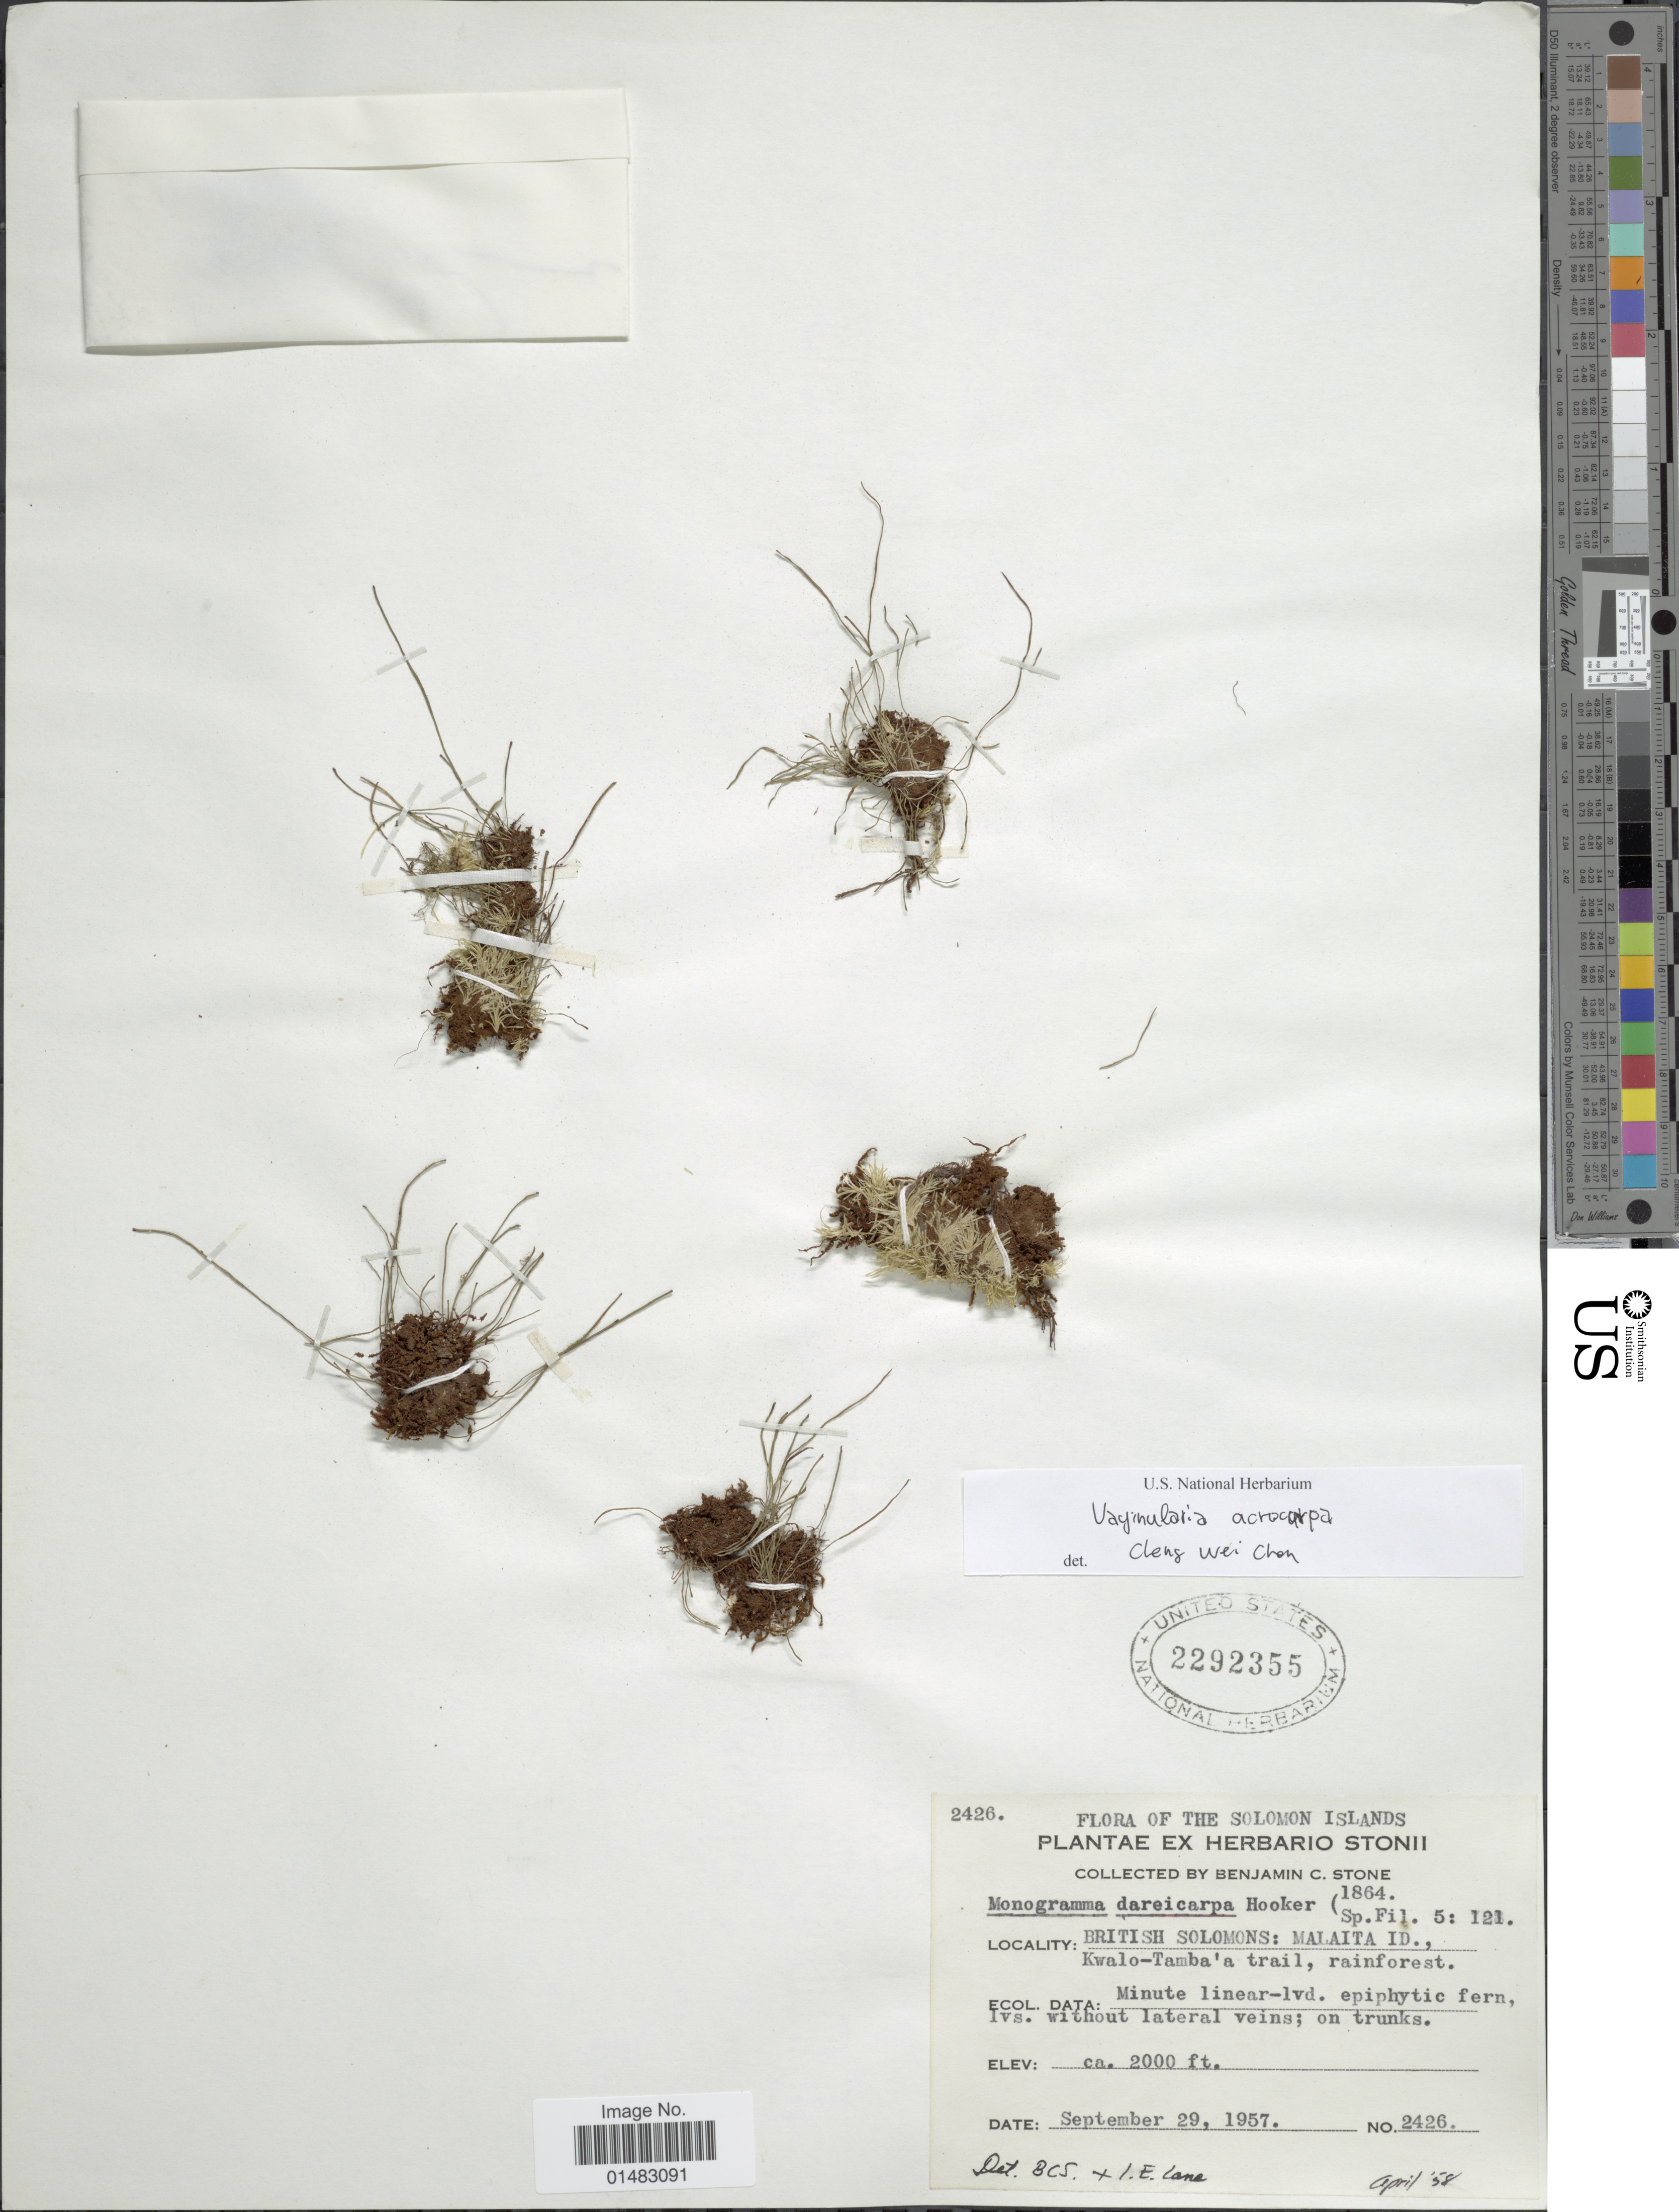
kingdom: Plantae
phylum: Tracheophyta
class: Polypodiopsida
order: Polypodiales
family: Pteridaceae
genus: Vaginularia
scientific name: Vaginularia acrocarpa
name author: Holttum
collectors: B. C. Stone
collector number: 2426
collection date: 1957-09-29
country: Solomon Islands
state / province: Solomon Islands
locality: British Solomons, Malaita ID., Kwalo-Tamba'a trail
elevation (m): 610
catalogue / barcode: US 2292355